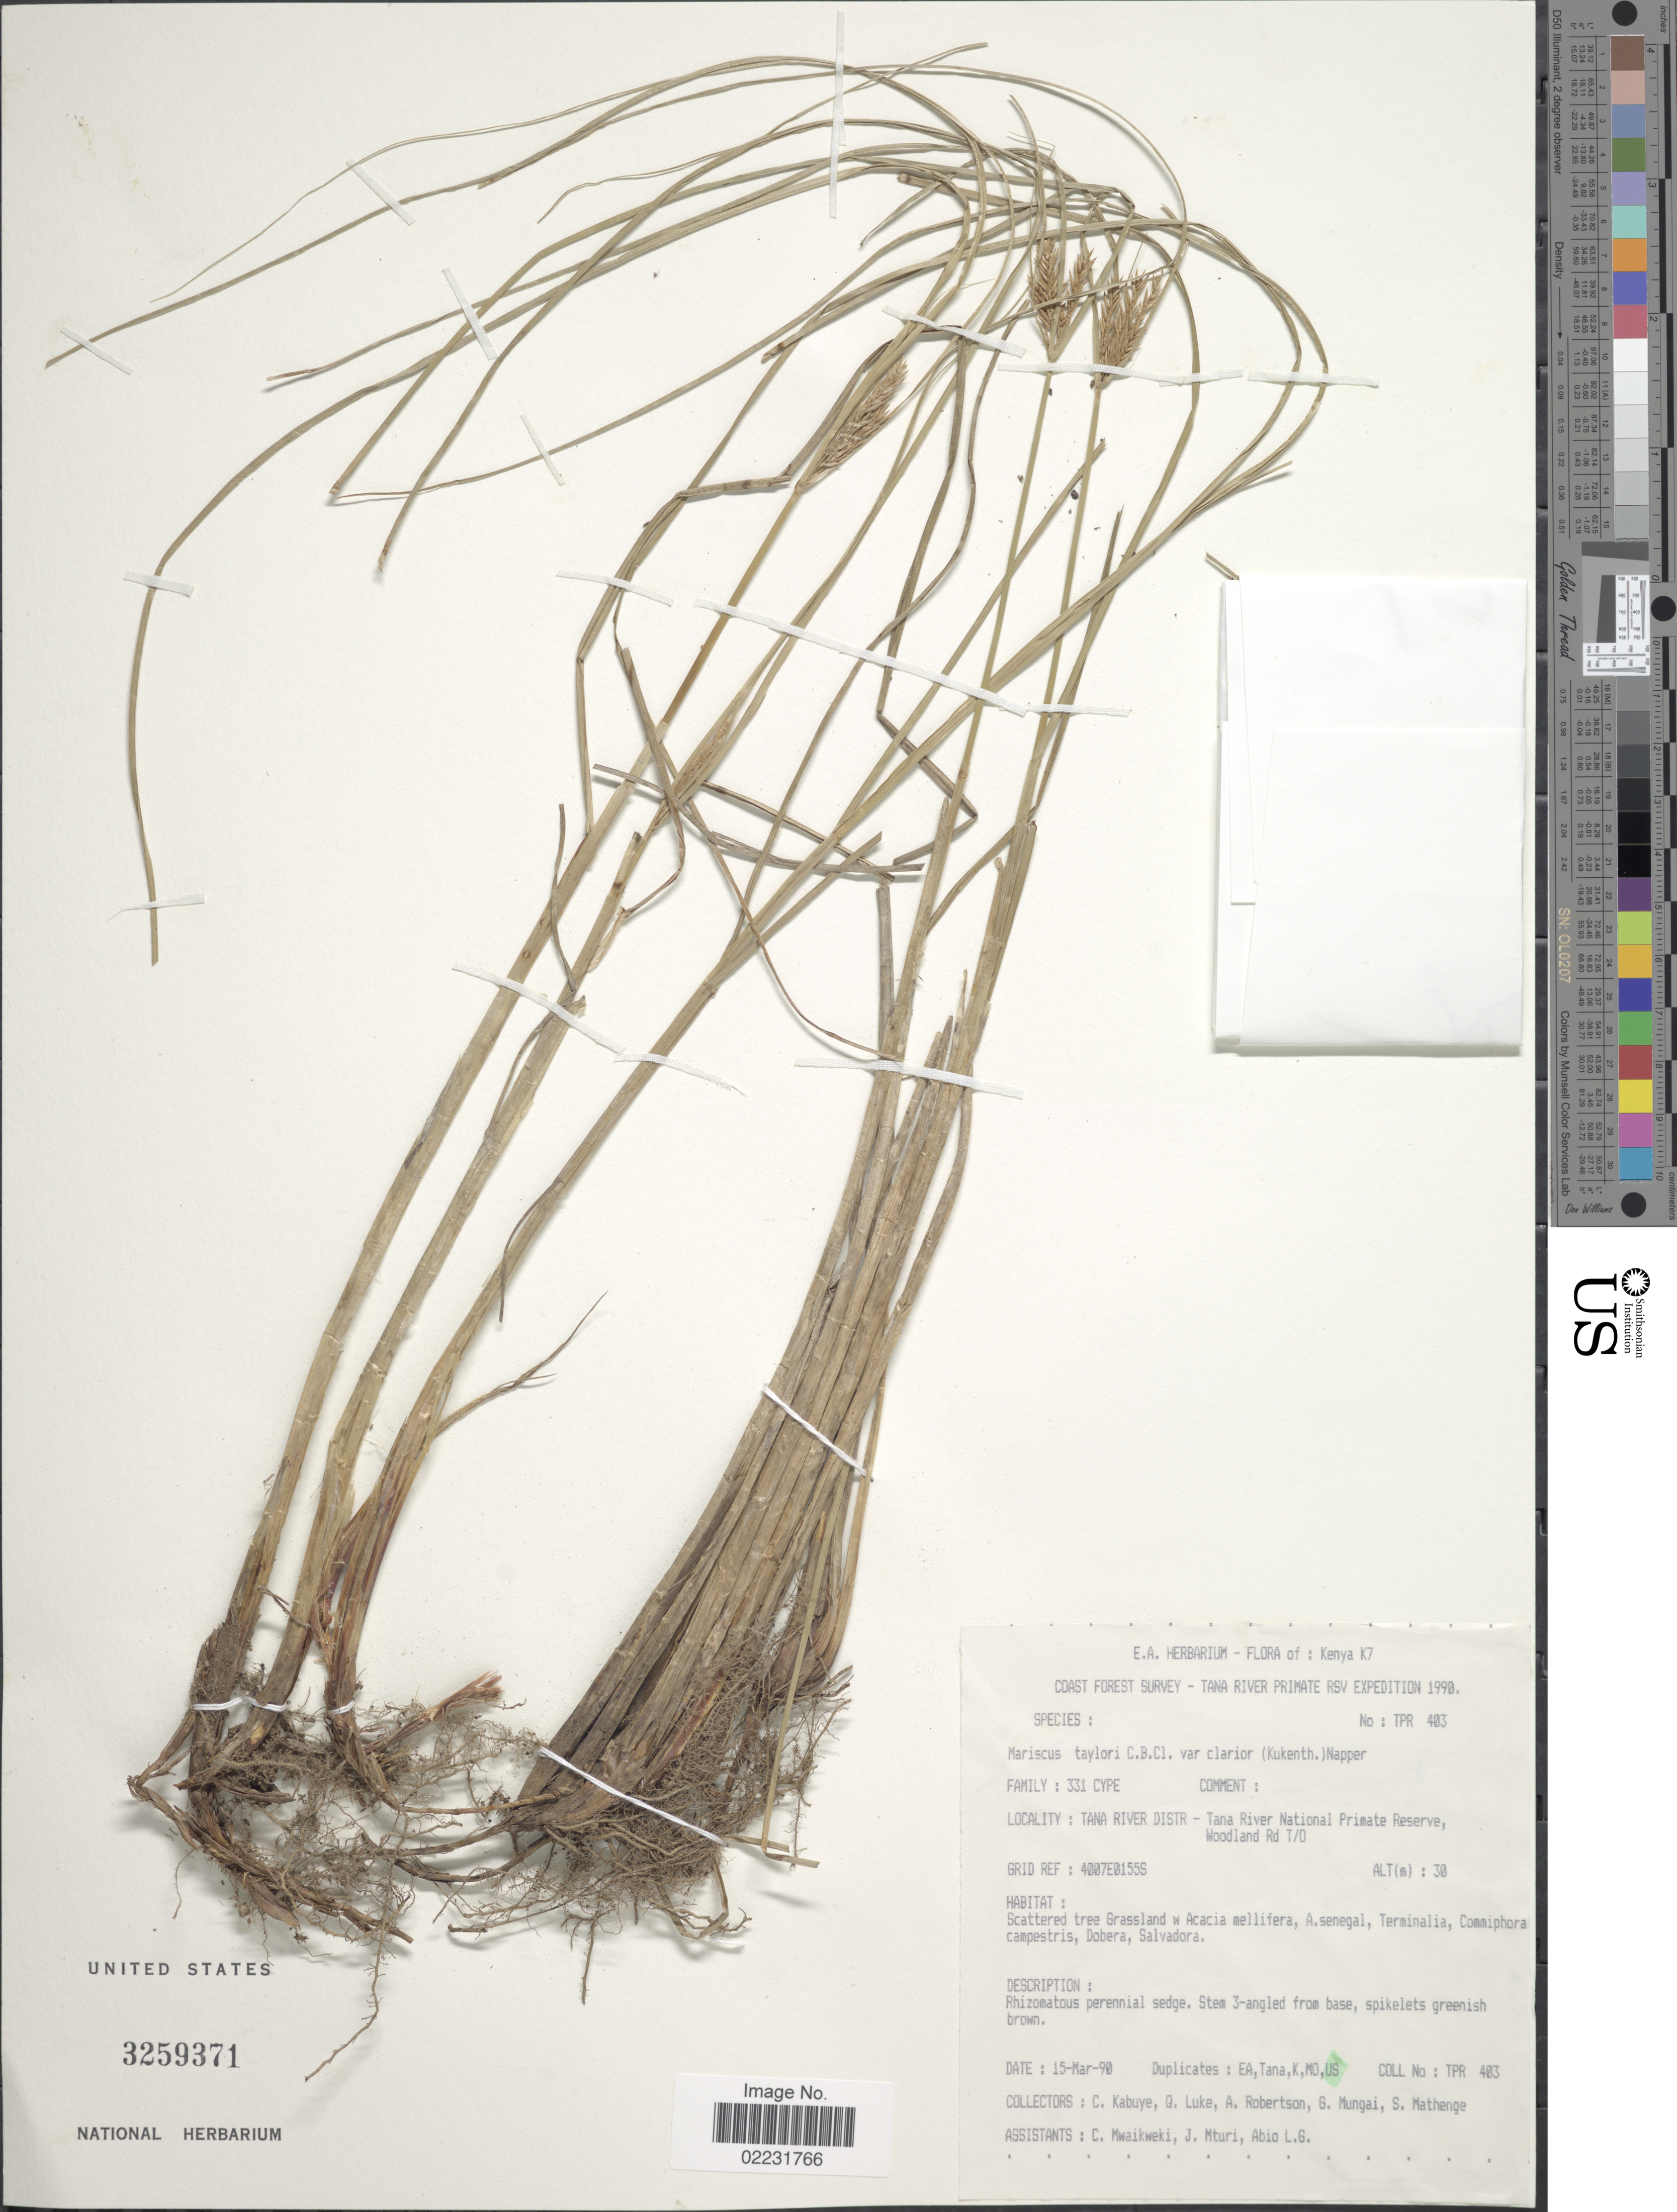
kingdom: Plantae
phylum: Tracheophyta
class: Liliopsida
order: Poales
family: Cyperaceae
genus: Cyperus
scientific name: Cyperus oblongoincrassatus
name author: Kük.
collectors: C. Kabuye, Q. Luke, A. Robertson, G. Mungai & S. Mathenge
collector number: TPR 403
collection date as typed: Transcribed d/m/y: 15/3/90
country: Kenya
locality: Kenya K7, Tana River Distr., Tana River National Primate Reserve, Woodland Rd T/O, Grid Ref: 4007E0155S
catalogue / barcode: US 3259371